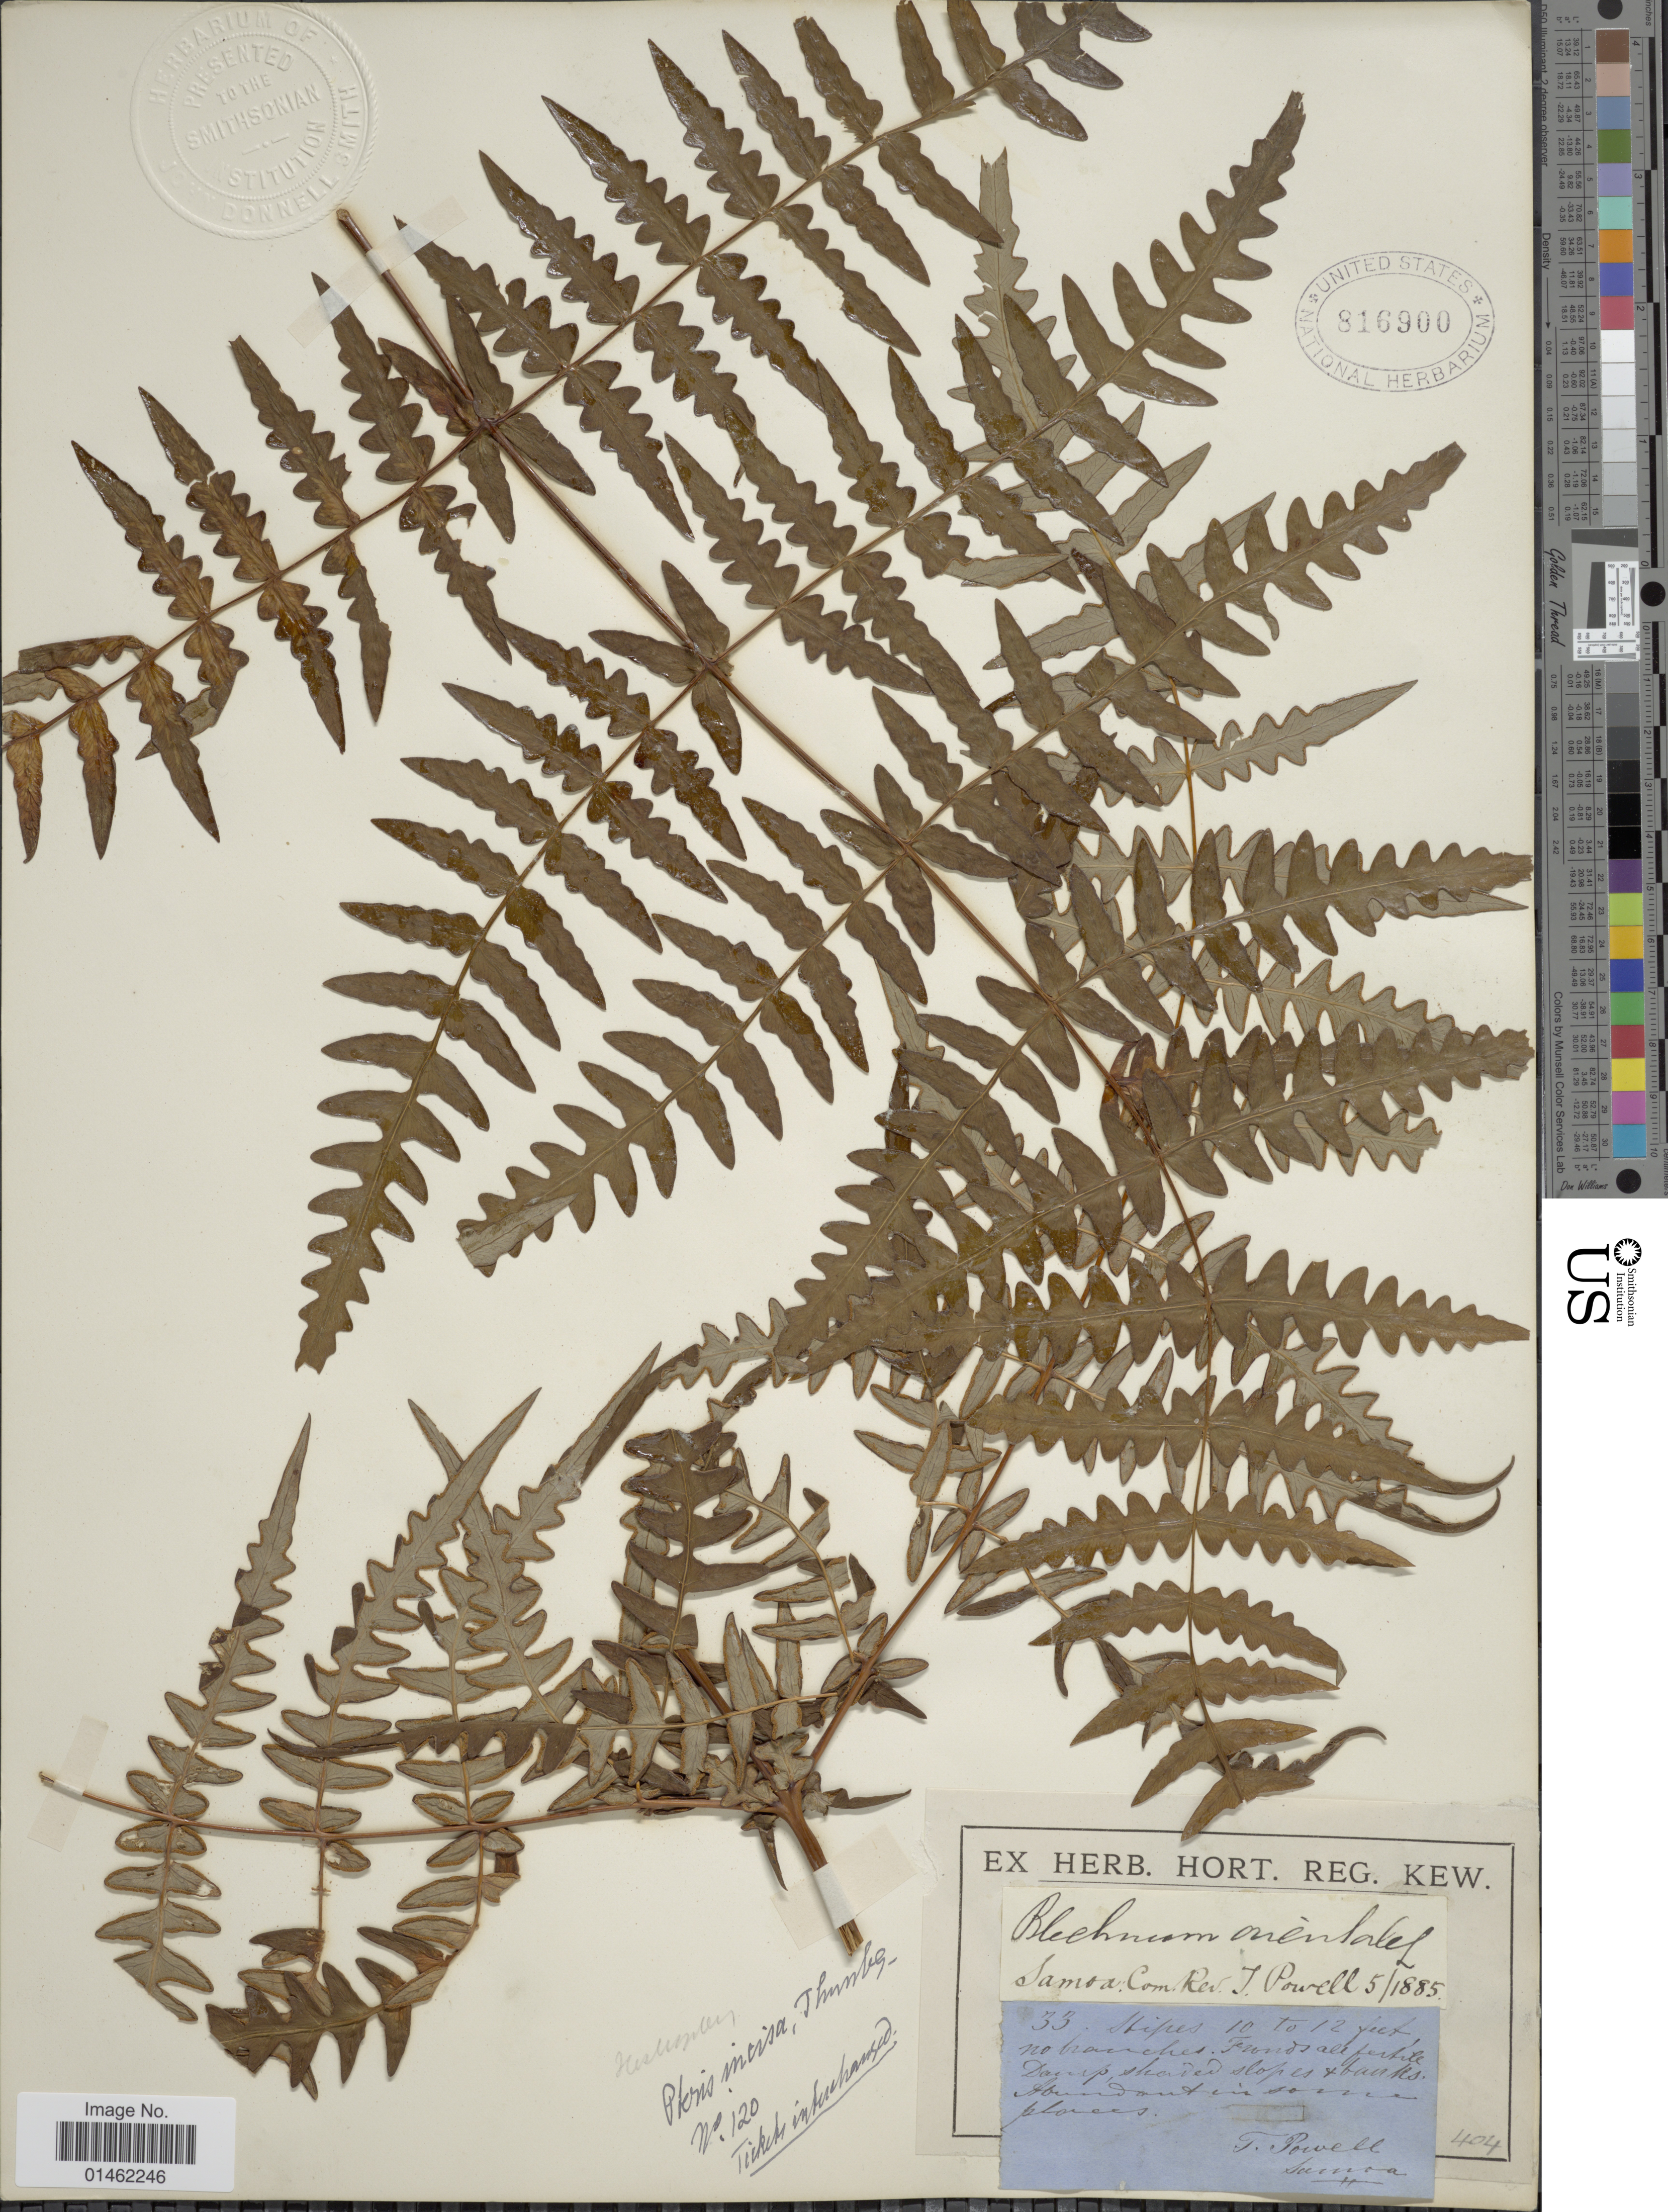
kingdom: Plantae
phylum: Tracheophyta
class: Polypodiopsida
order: Polypodiales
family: Dennstaedtiaceae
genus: Histiopteris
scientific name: Histiopteris incisa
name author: (Thunb.) J. Sm.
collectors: T. Powell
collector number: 33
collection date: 1885-05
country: American Samoa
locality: Samoa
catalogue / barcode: US 816900